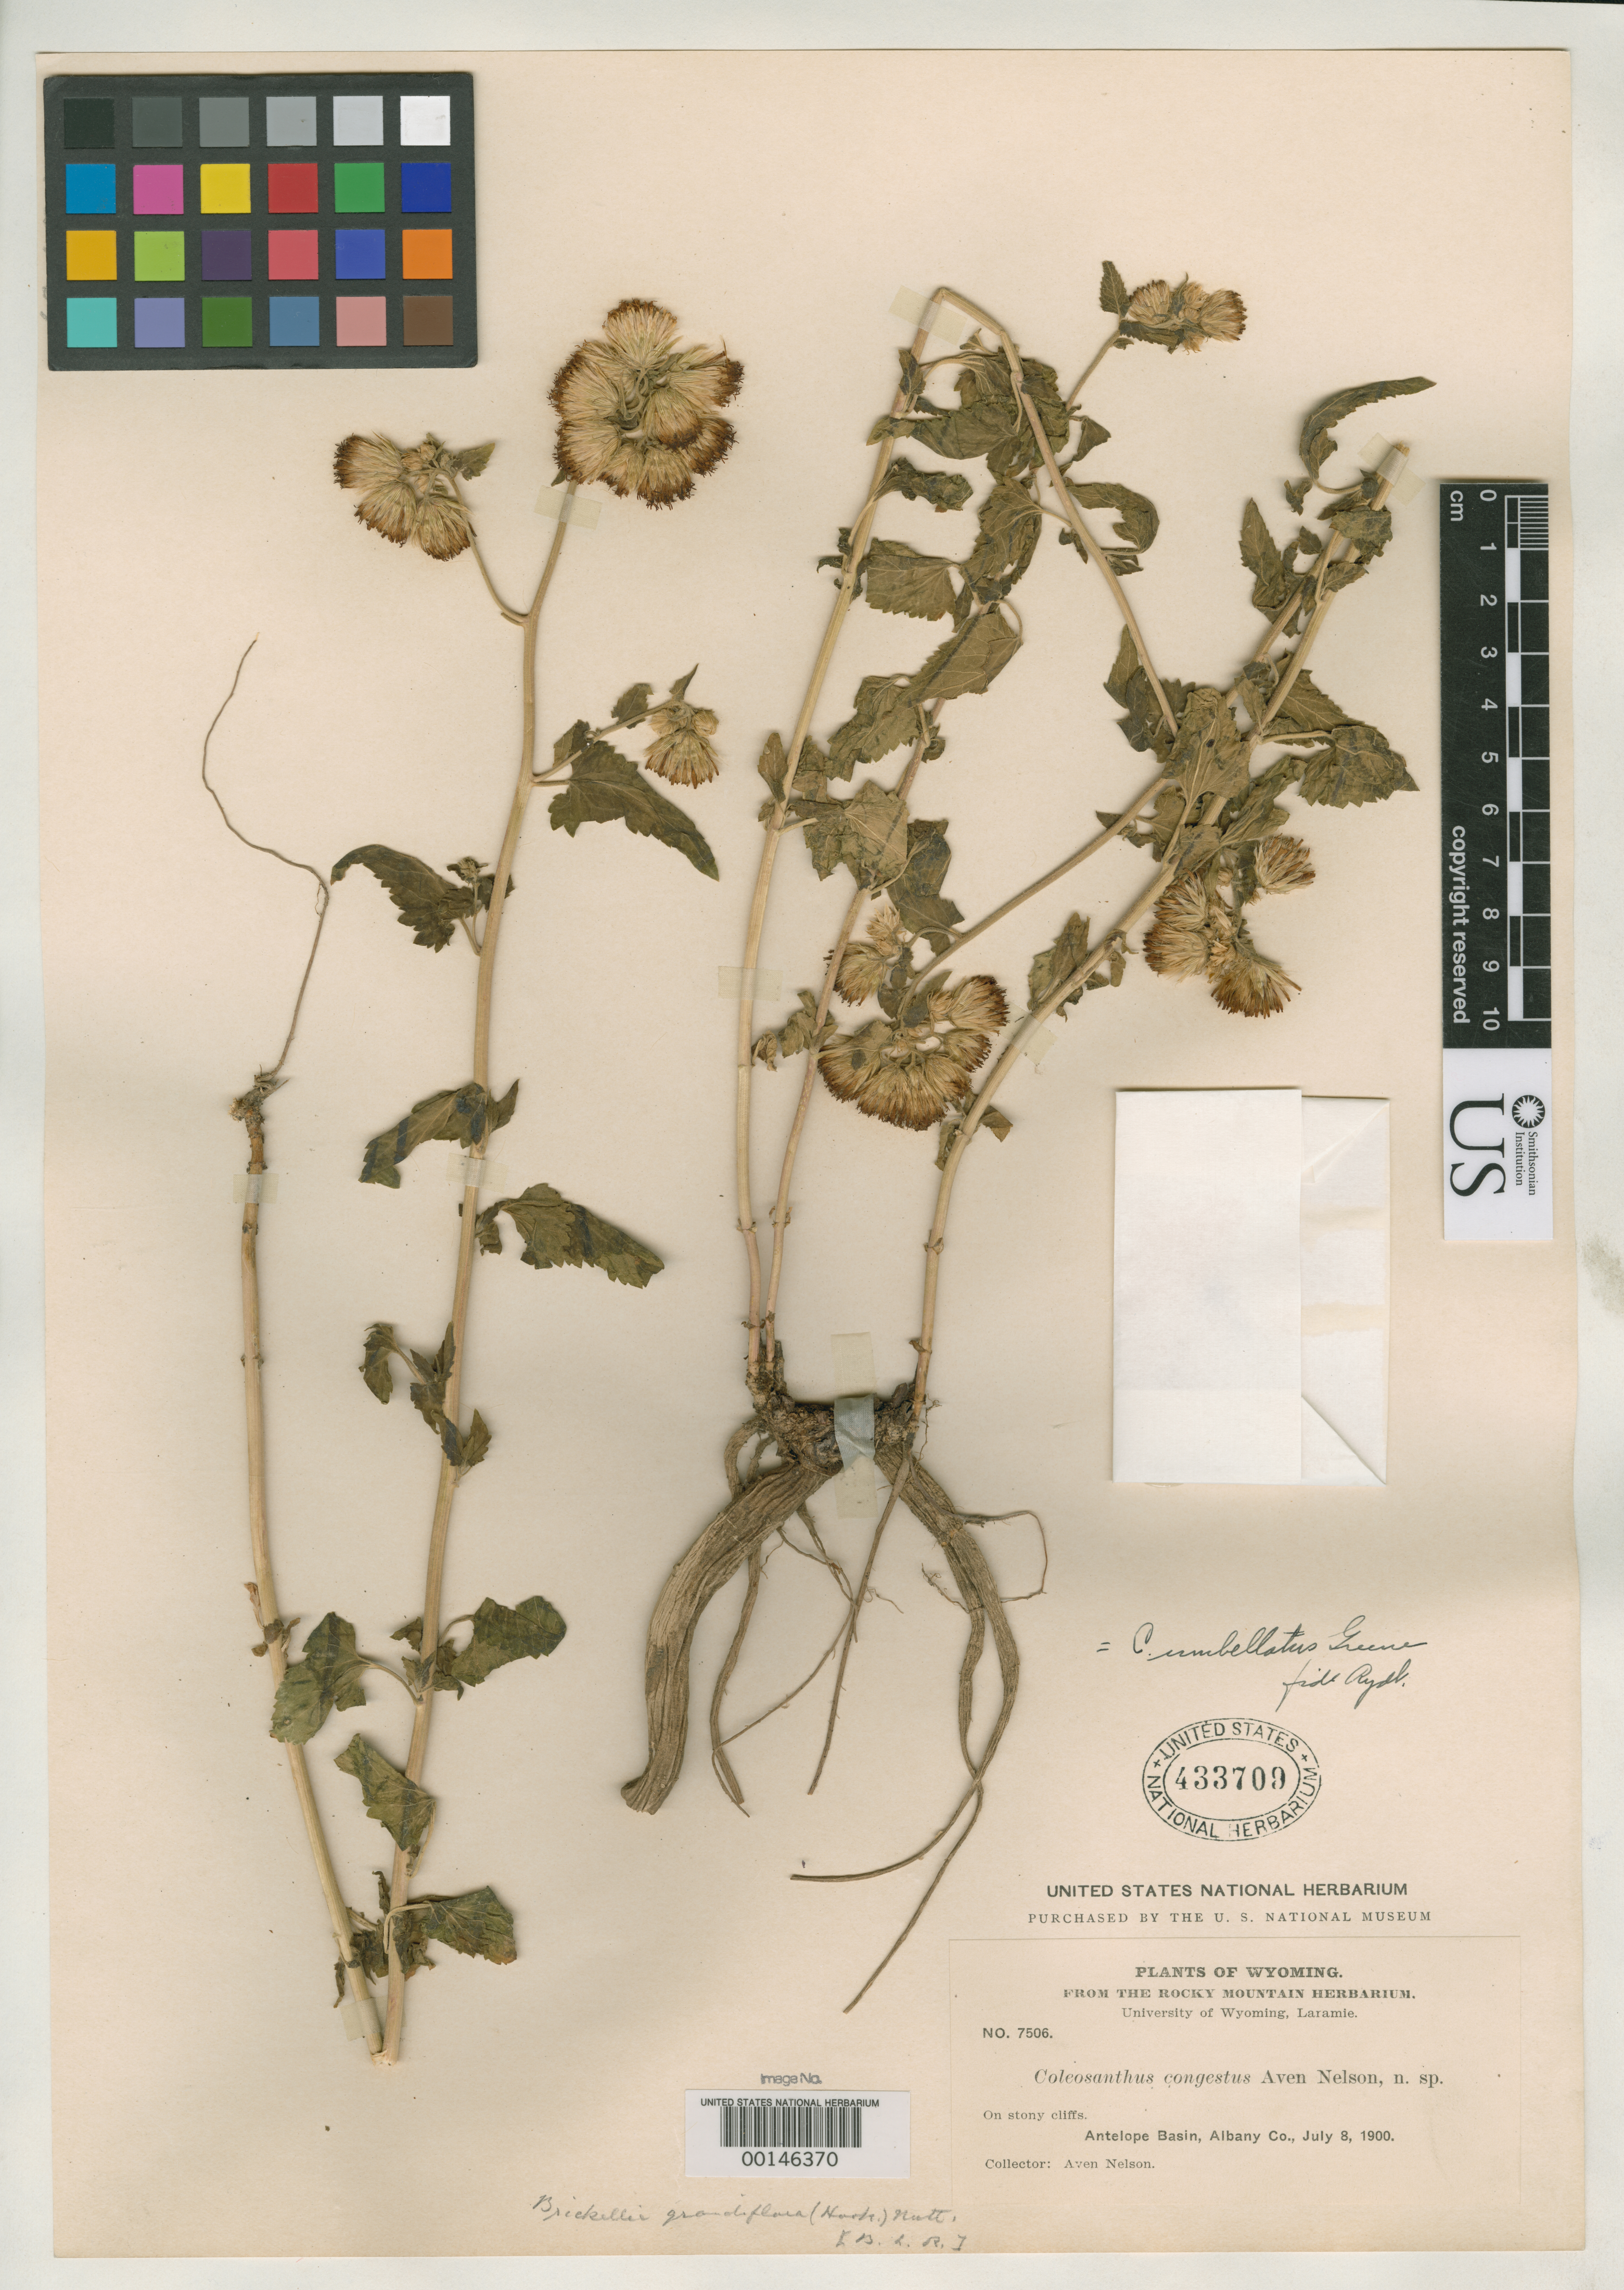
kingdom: Plantae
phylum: Tracheophyta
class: Magnoliopsida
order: Asterales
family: Asteraceae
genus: Coleosanthus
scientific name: Coleosanthus congesta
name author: A. Nelson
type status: Type Collection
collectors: A. Nelson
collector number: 7506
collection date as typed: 08 Jul 1900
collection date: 1900-07-08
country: United States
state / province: Wyoming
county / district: Albany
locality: Antelope Basin.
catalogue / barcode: US 433709